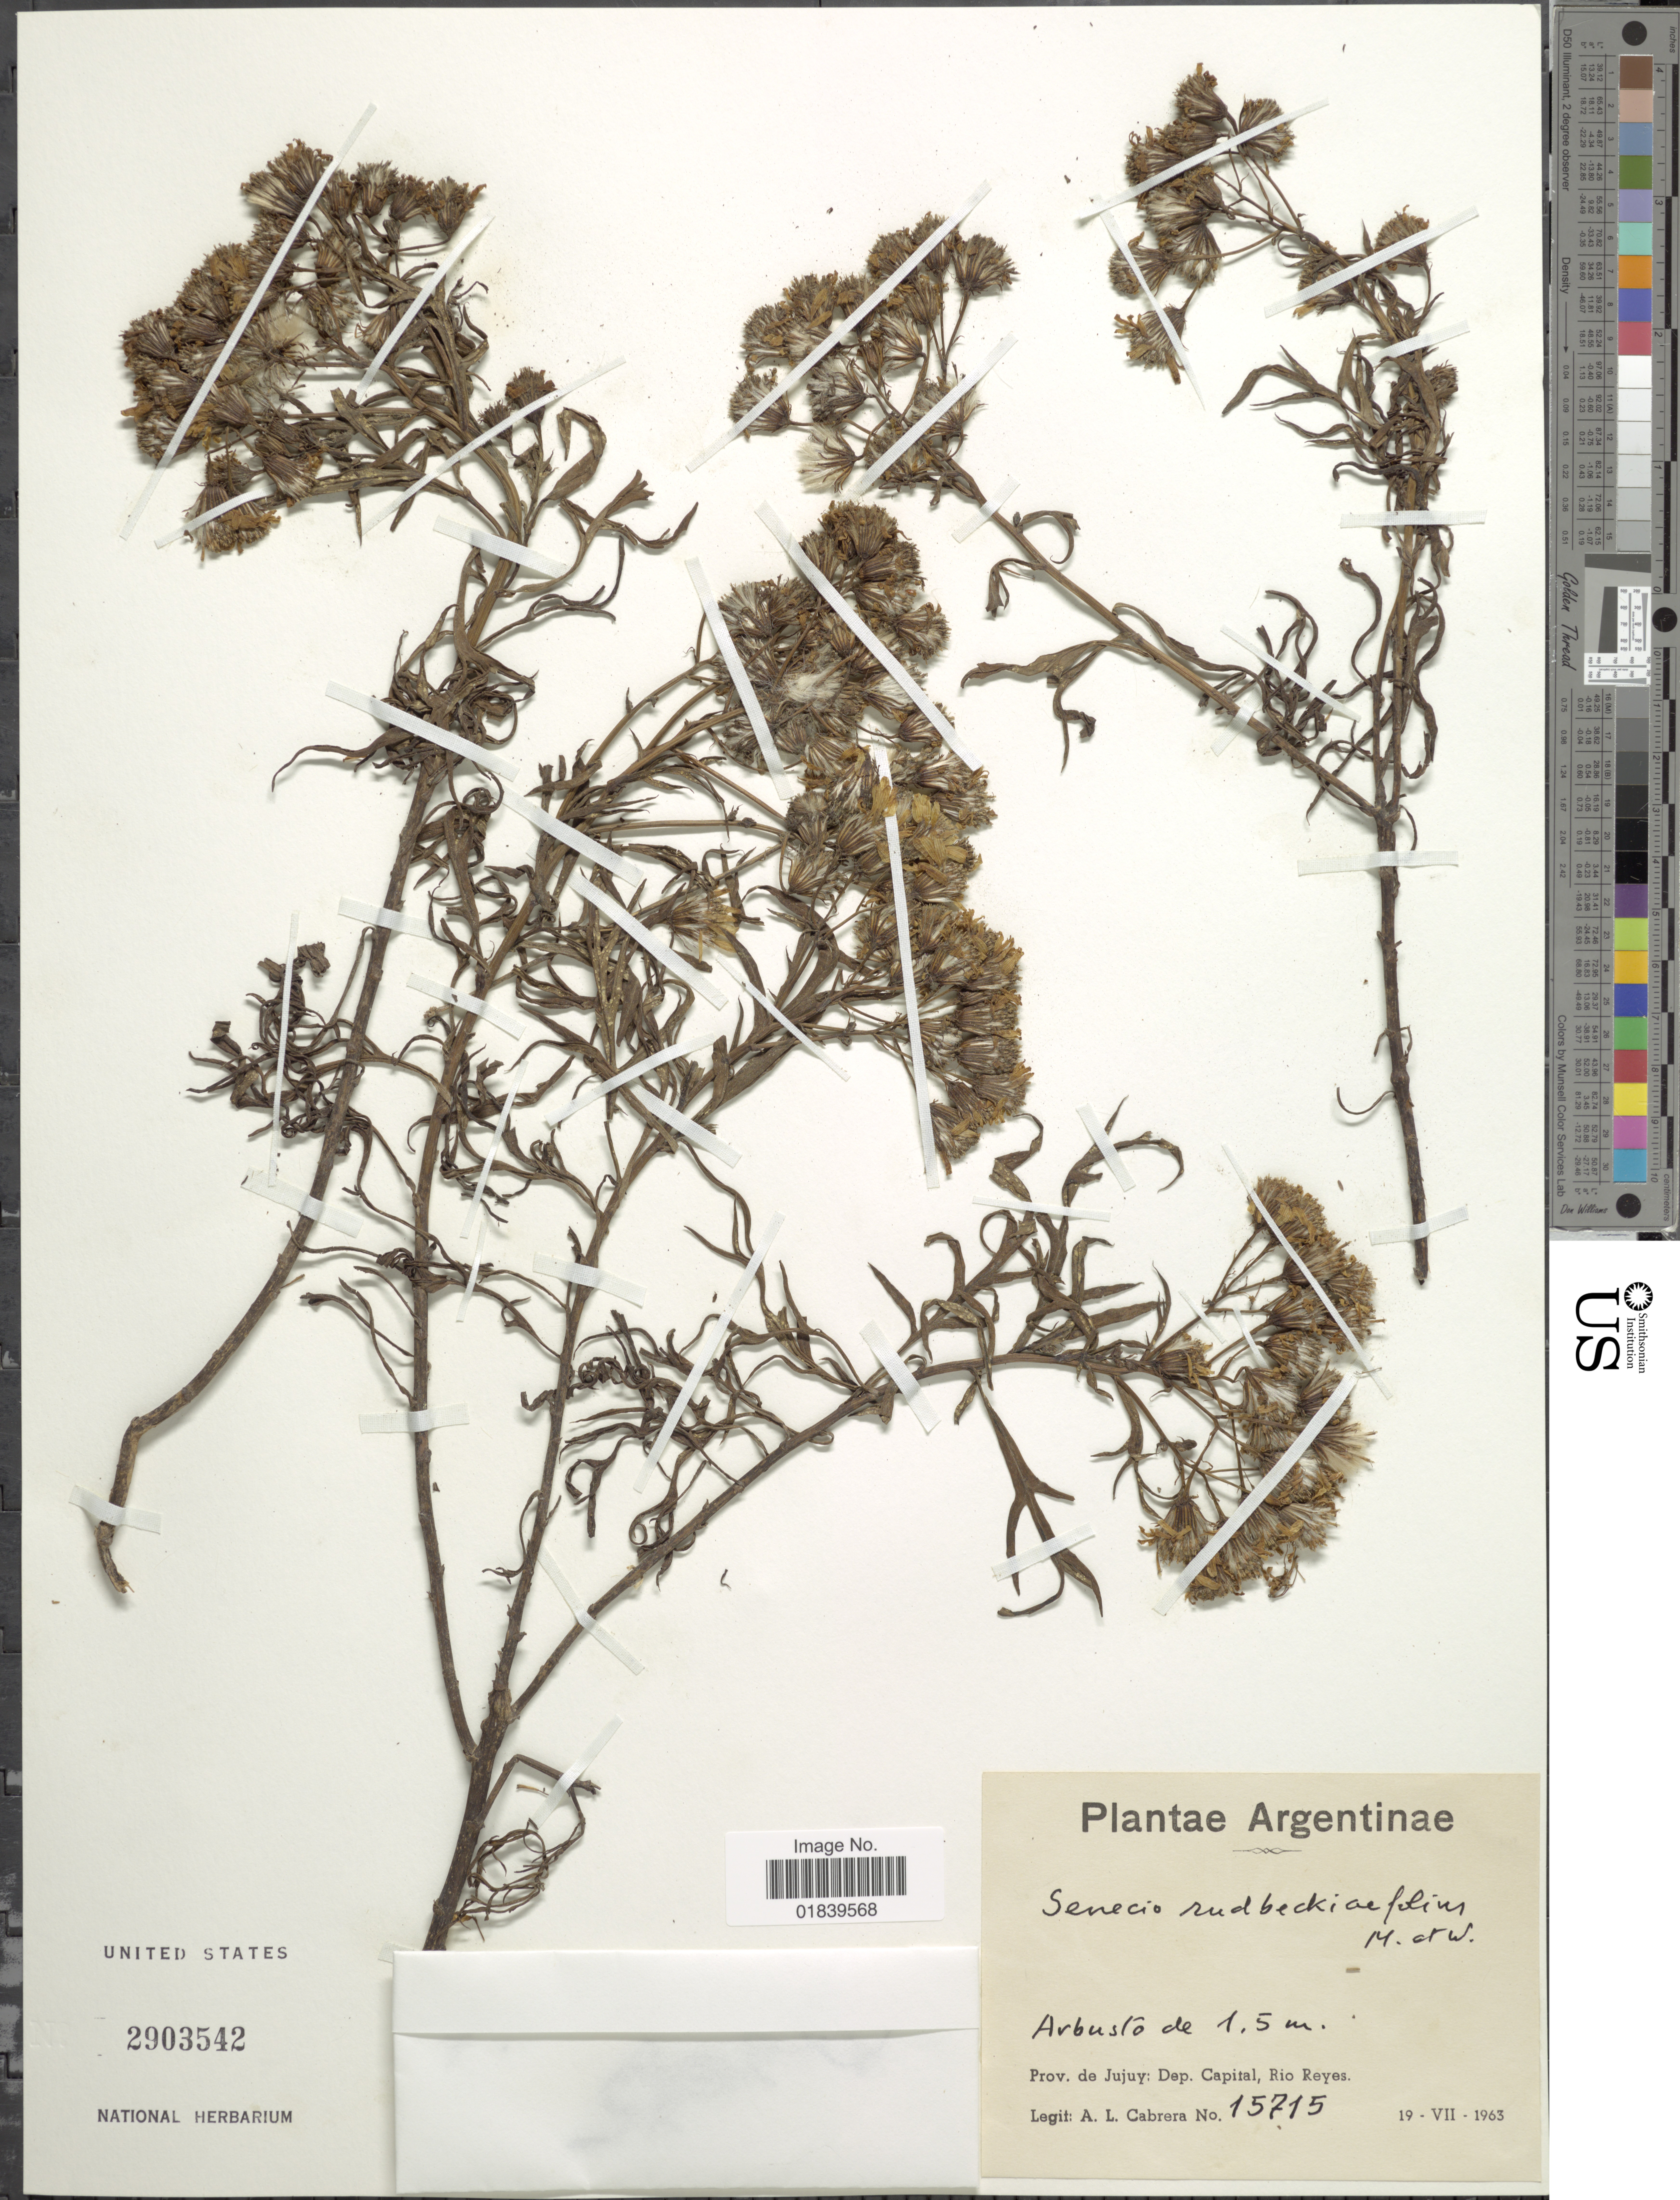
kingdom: Plantae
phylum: Tracheophyta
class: Magnoliopsida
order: Asterales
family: Asteraceae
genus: Senecio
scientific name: Senecio rudbeckiifolius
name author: Meyen & Walp.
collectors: A. L. Cabrera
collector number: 15715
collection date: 1963-07-19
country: Argentina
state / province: Jujuy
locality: Argentinae. Prov. de Jujuy: Dep. Capital, Rio Reyes.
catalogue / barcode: US 2903542